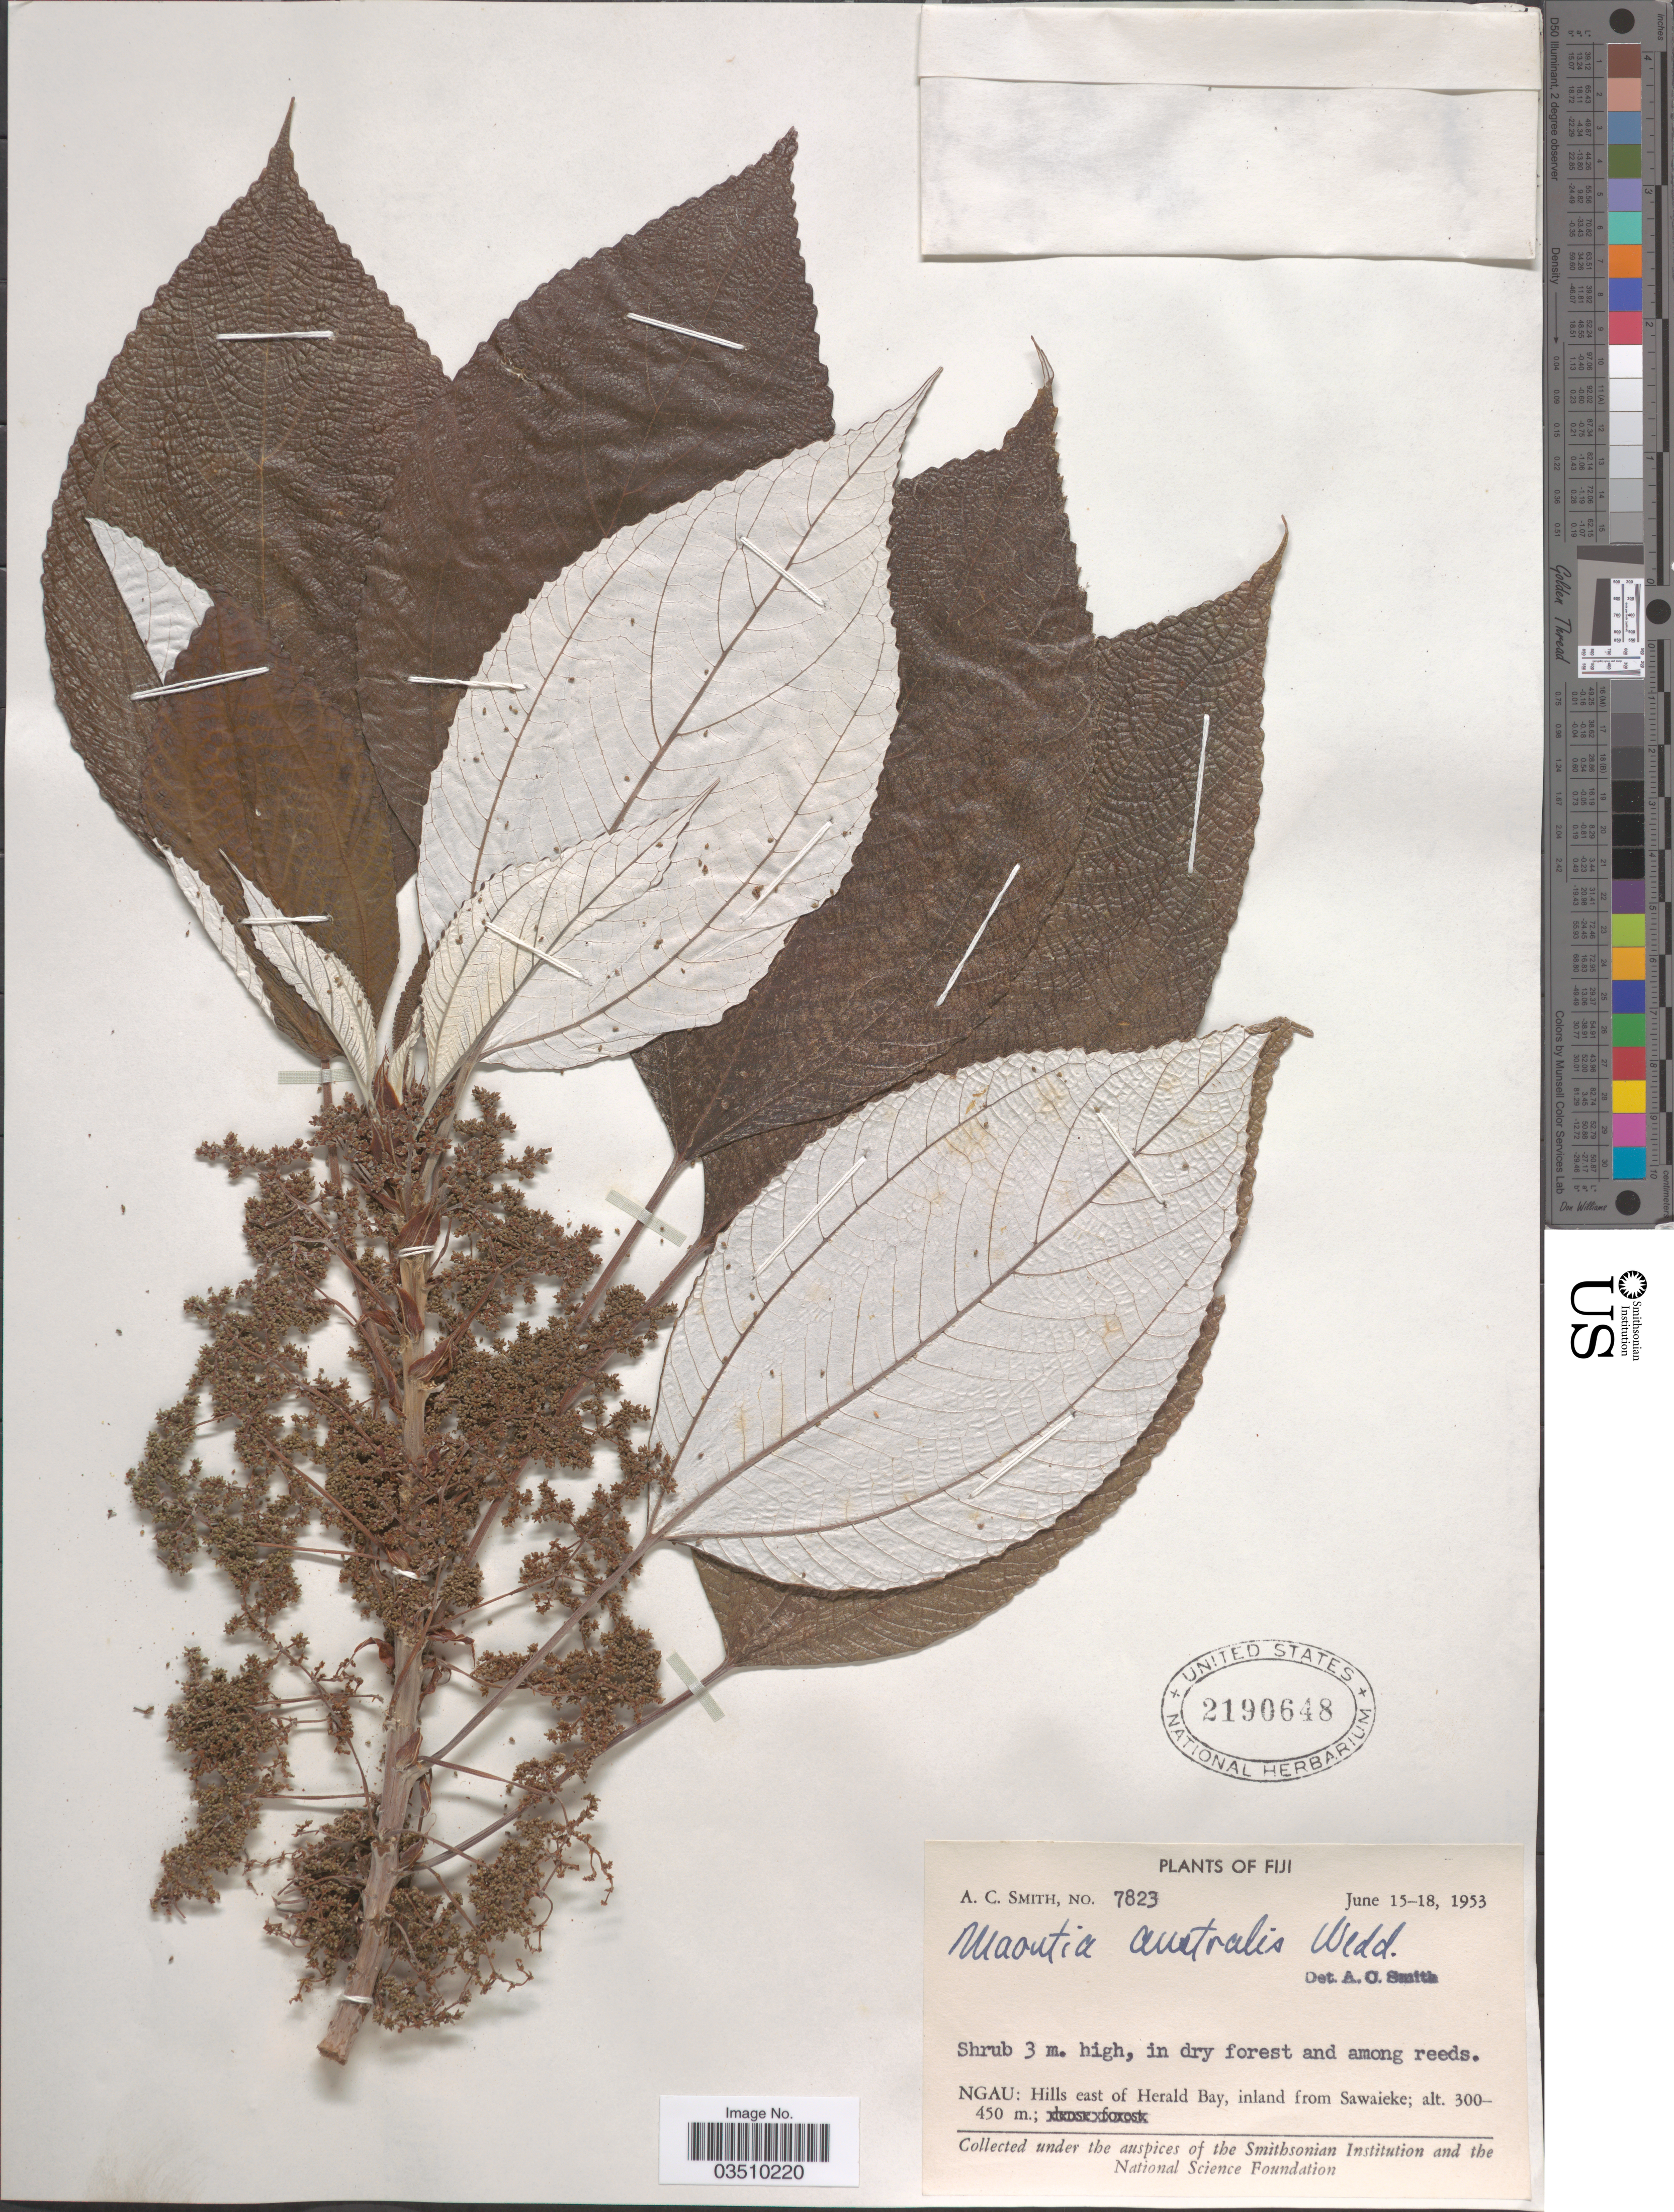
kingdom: Plantae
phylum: Tracheophyta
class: Magnoliopsida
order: Rosales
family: Urticaceae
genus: Maoutia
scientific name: Maoutia australis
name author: Wedd.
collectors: A. C. Smith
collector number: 7823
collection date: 1953-06-15/1953-06-18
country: Fiji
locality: Ngau: Hills east of Herald Bay, inland from Sawaieke.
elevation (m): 300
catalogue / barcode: US 2190648